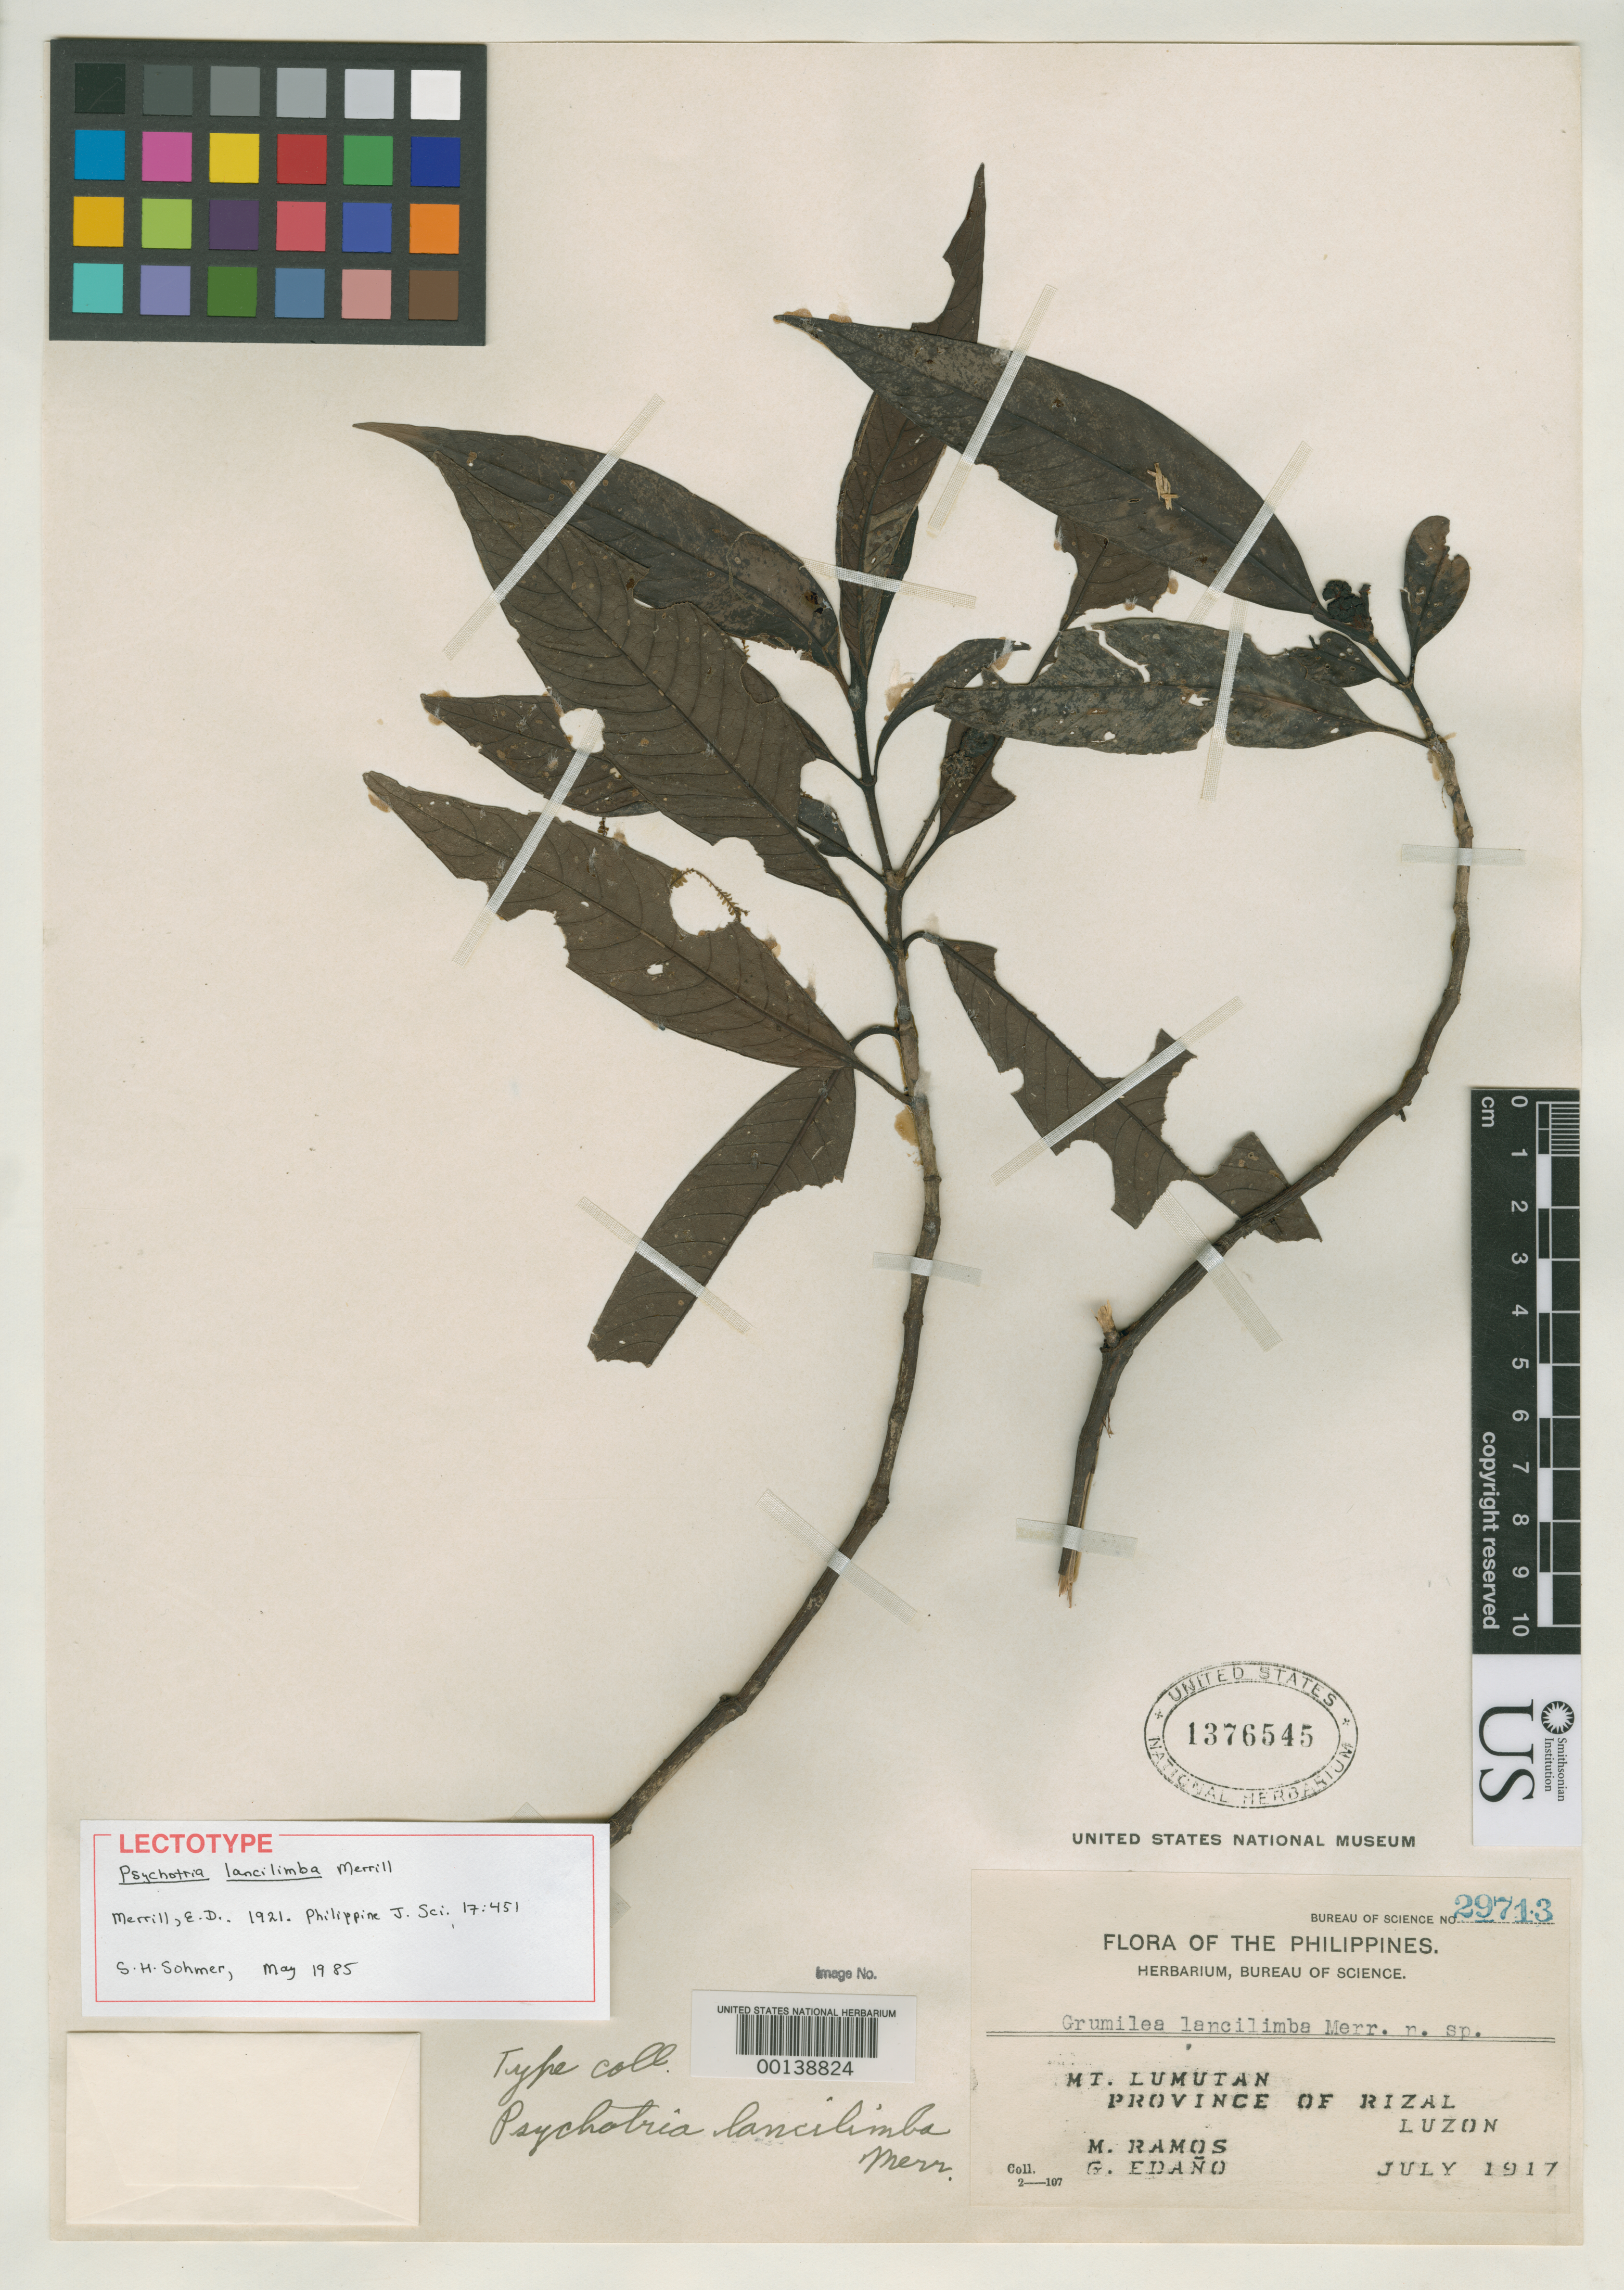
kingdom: Plantae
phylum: Tracheophyta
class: Magnoliopsida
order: Gentianales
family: Rubiaceae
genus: Psychotria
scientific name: Psychotria lancilimba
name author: Merr.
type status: Isotype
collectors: M. Ramos & G. E. Edaño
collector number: Bur. Sci. 29713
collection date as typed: Jul 1917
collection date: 1917-07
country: Philippines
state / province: Calabarzon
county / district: Rizal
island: Luzon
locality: Mt. Lumutan.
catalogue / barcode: US 1376545